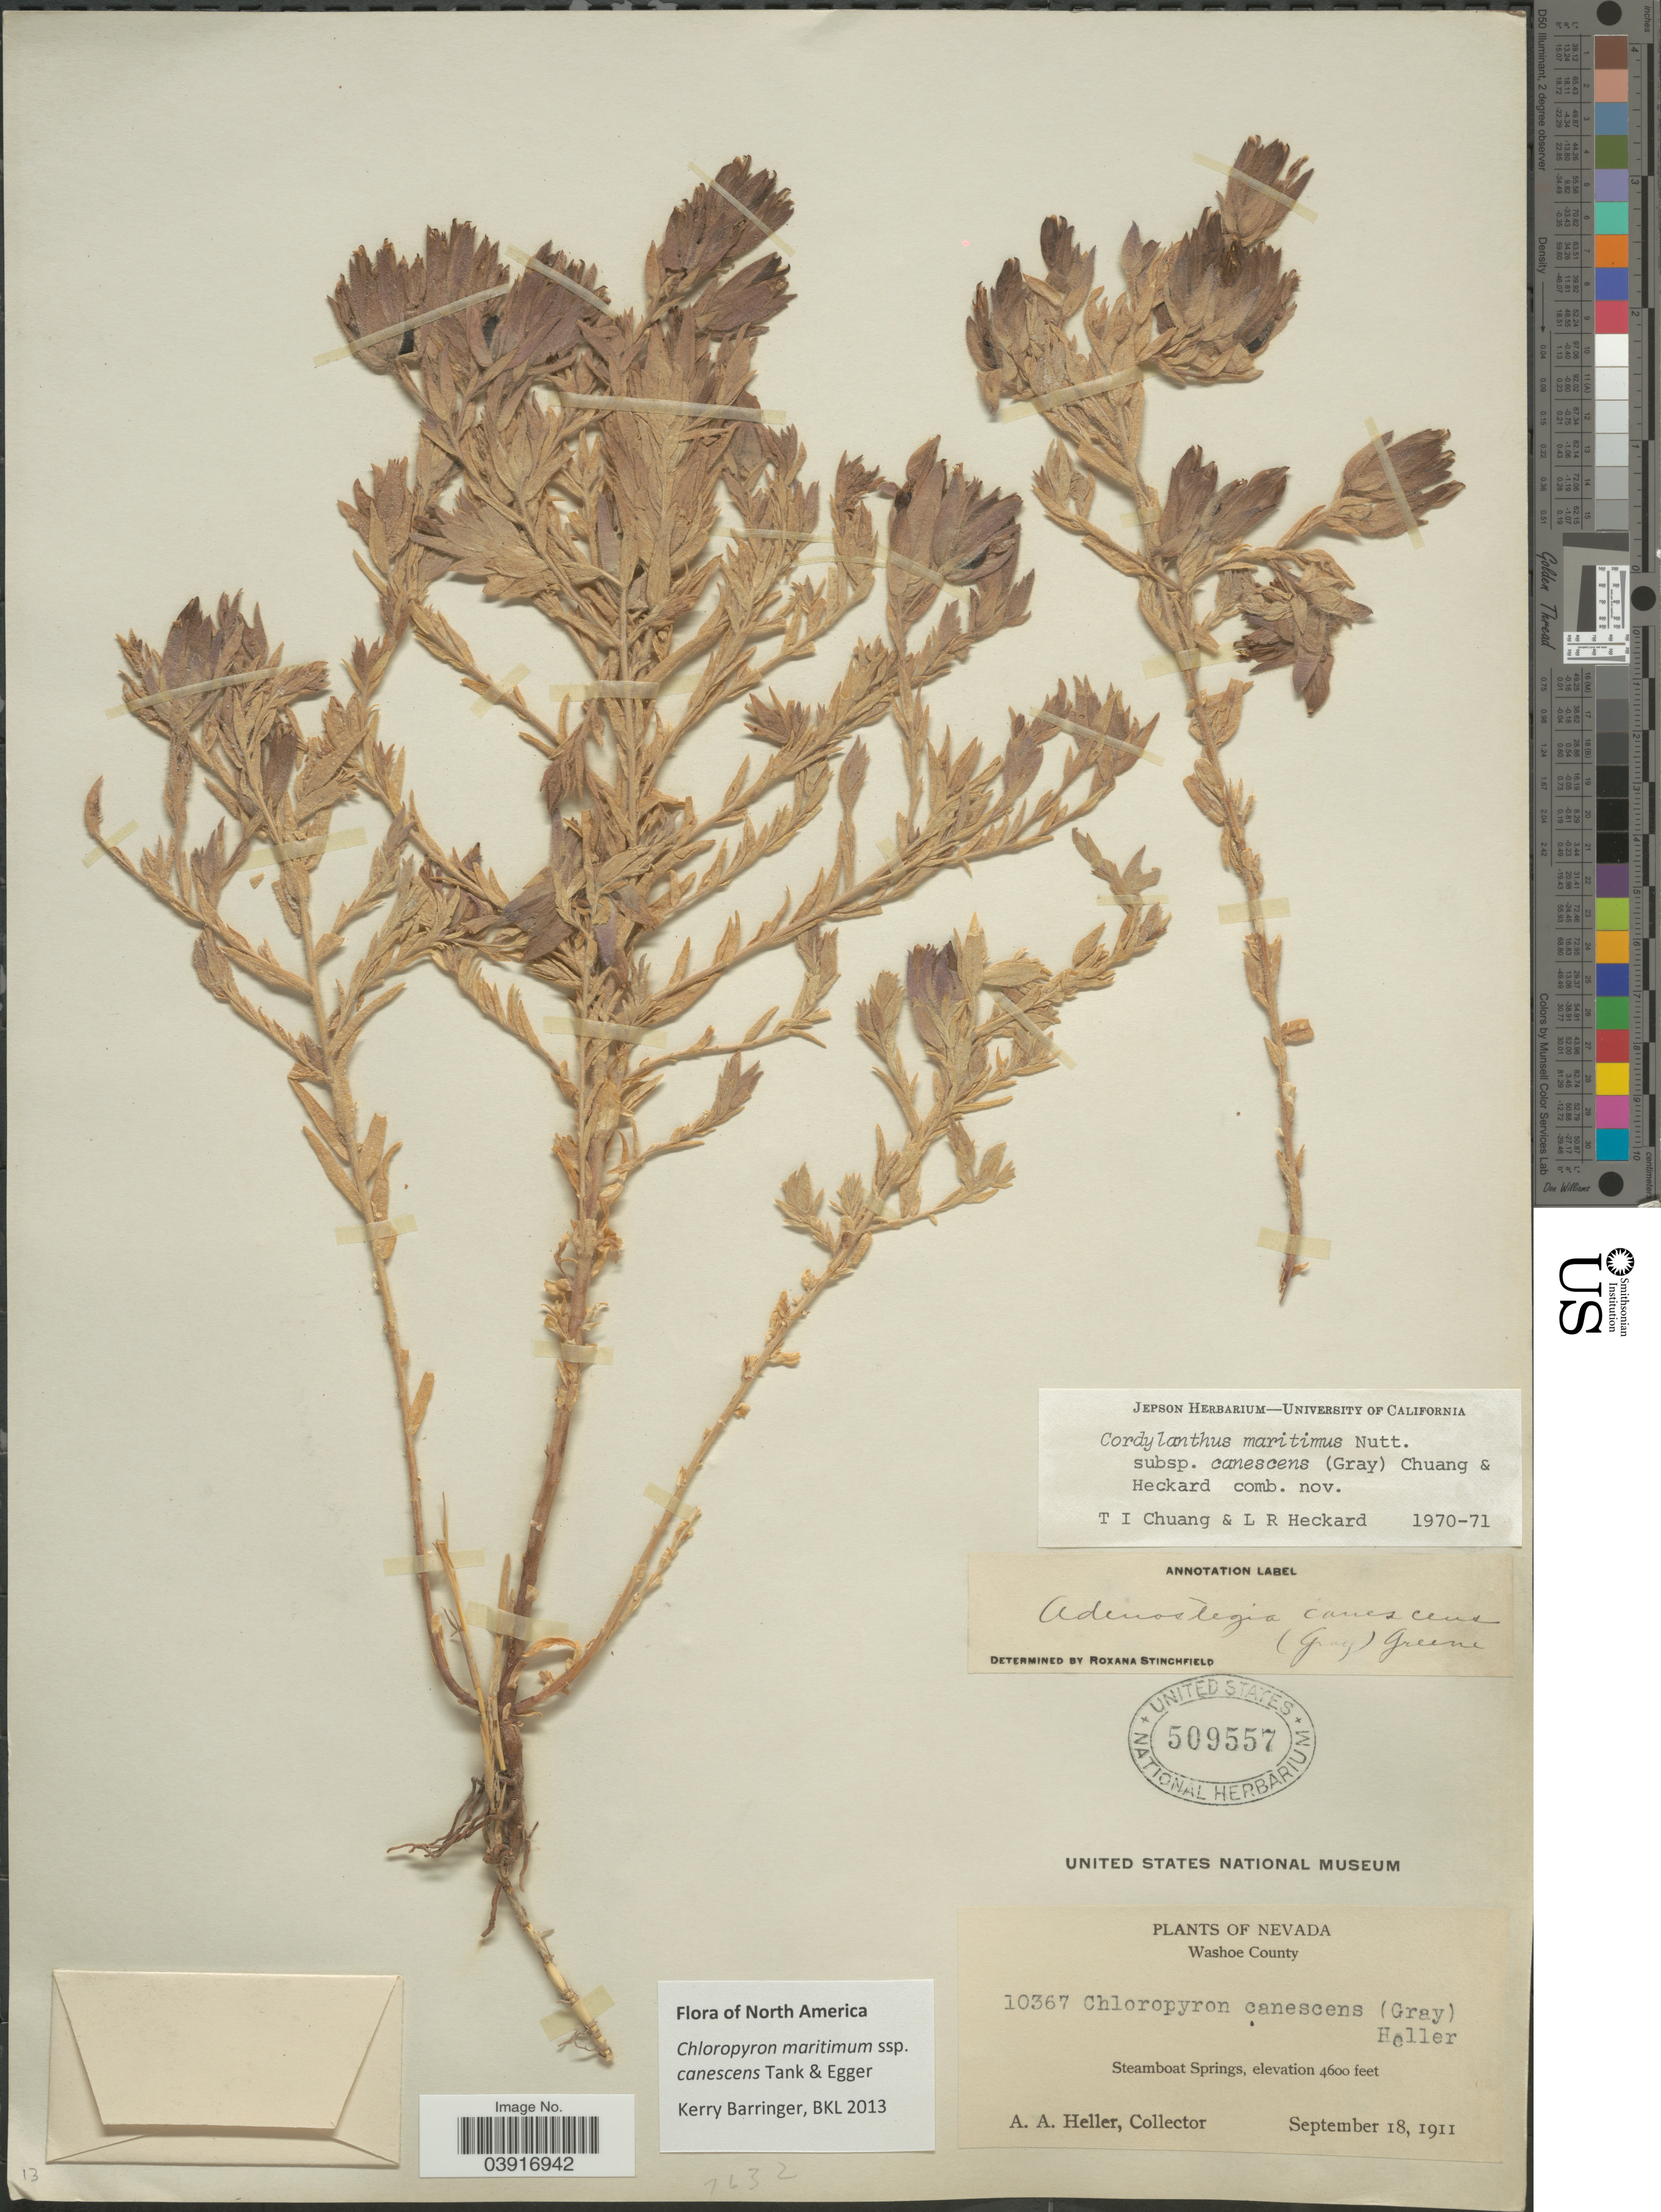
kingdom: Plantae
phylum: Tracheophyta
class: Magnoliopsida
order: Lamiales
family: Orobanchaceae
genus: Chloropyron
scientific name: Chloropyron maritimum subsp. canescens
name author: (A. Gray) Tank & J.M. Egger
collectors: A. A. Heller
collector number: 10367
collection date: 1911-09-18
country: United States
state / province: Nevada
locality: Washoe County. Steamboat Springs.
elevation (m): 1402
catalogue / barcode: US 509557